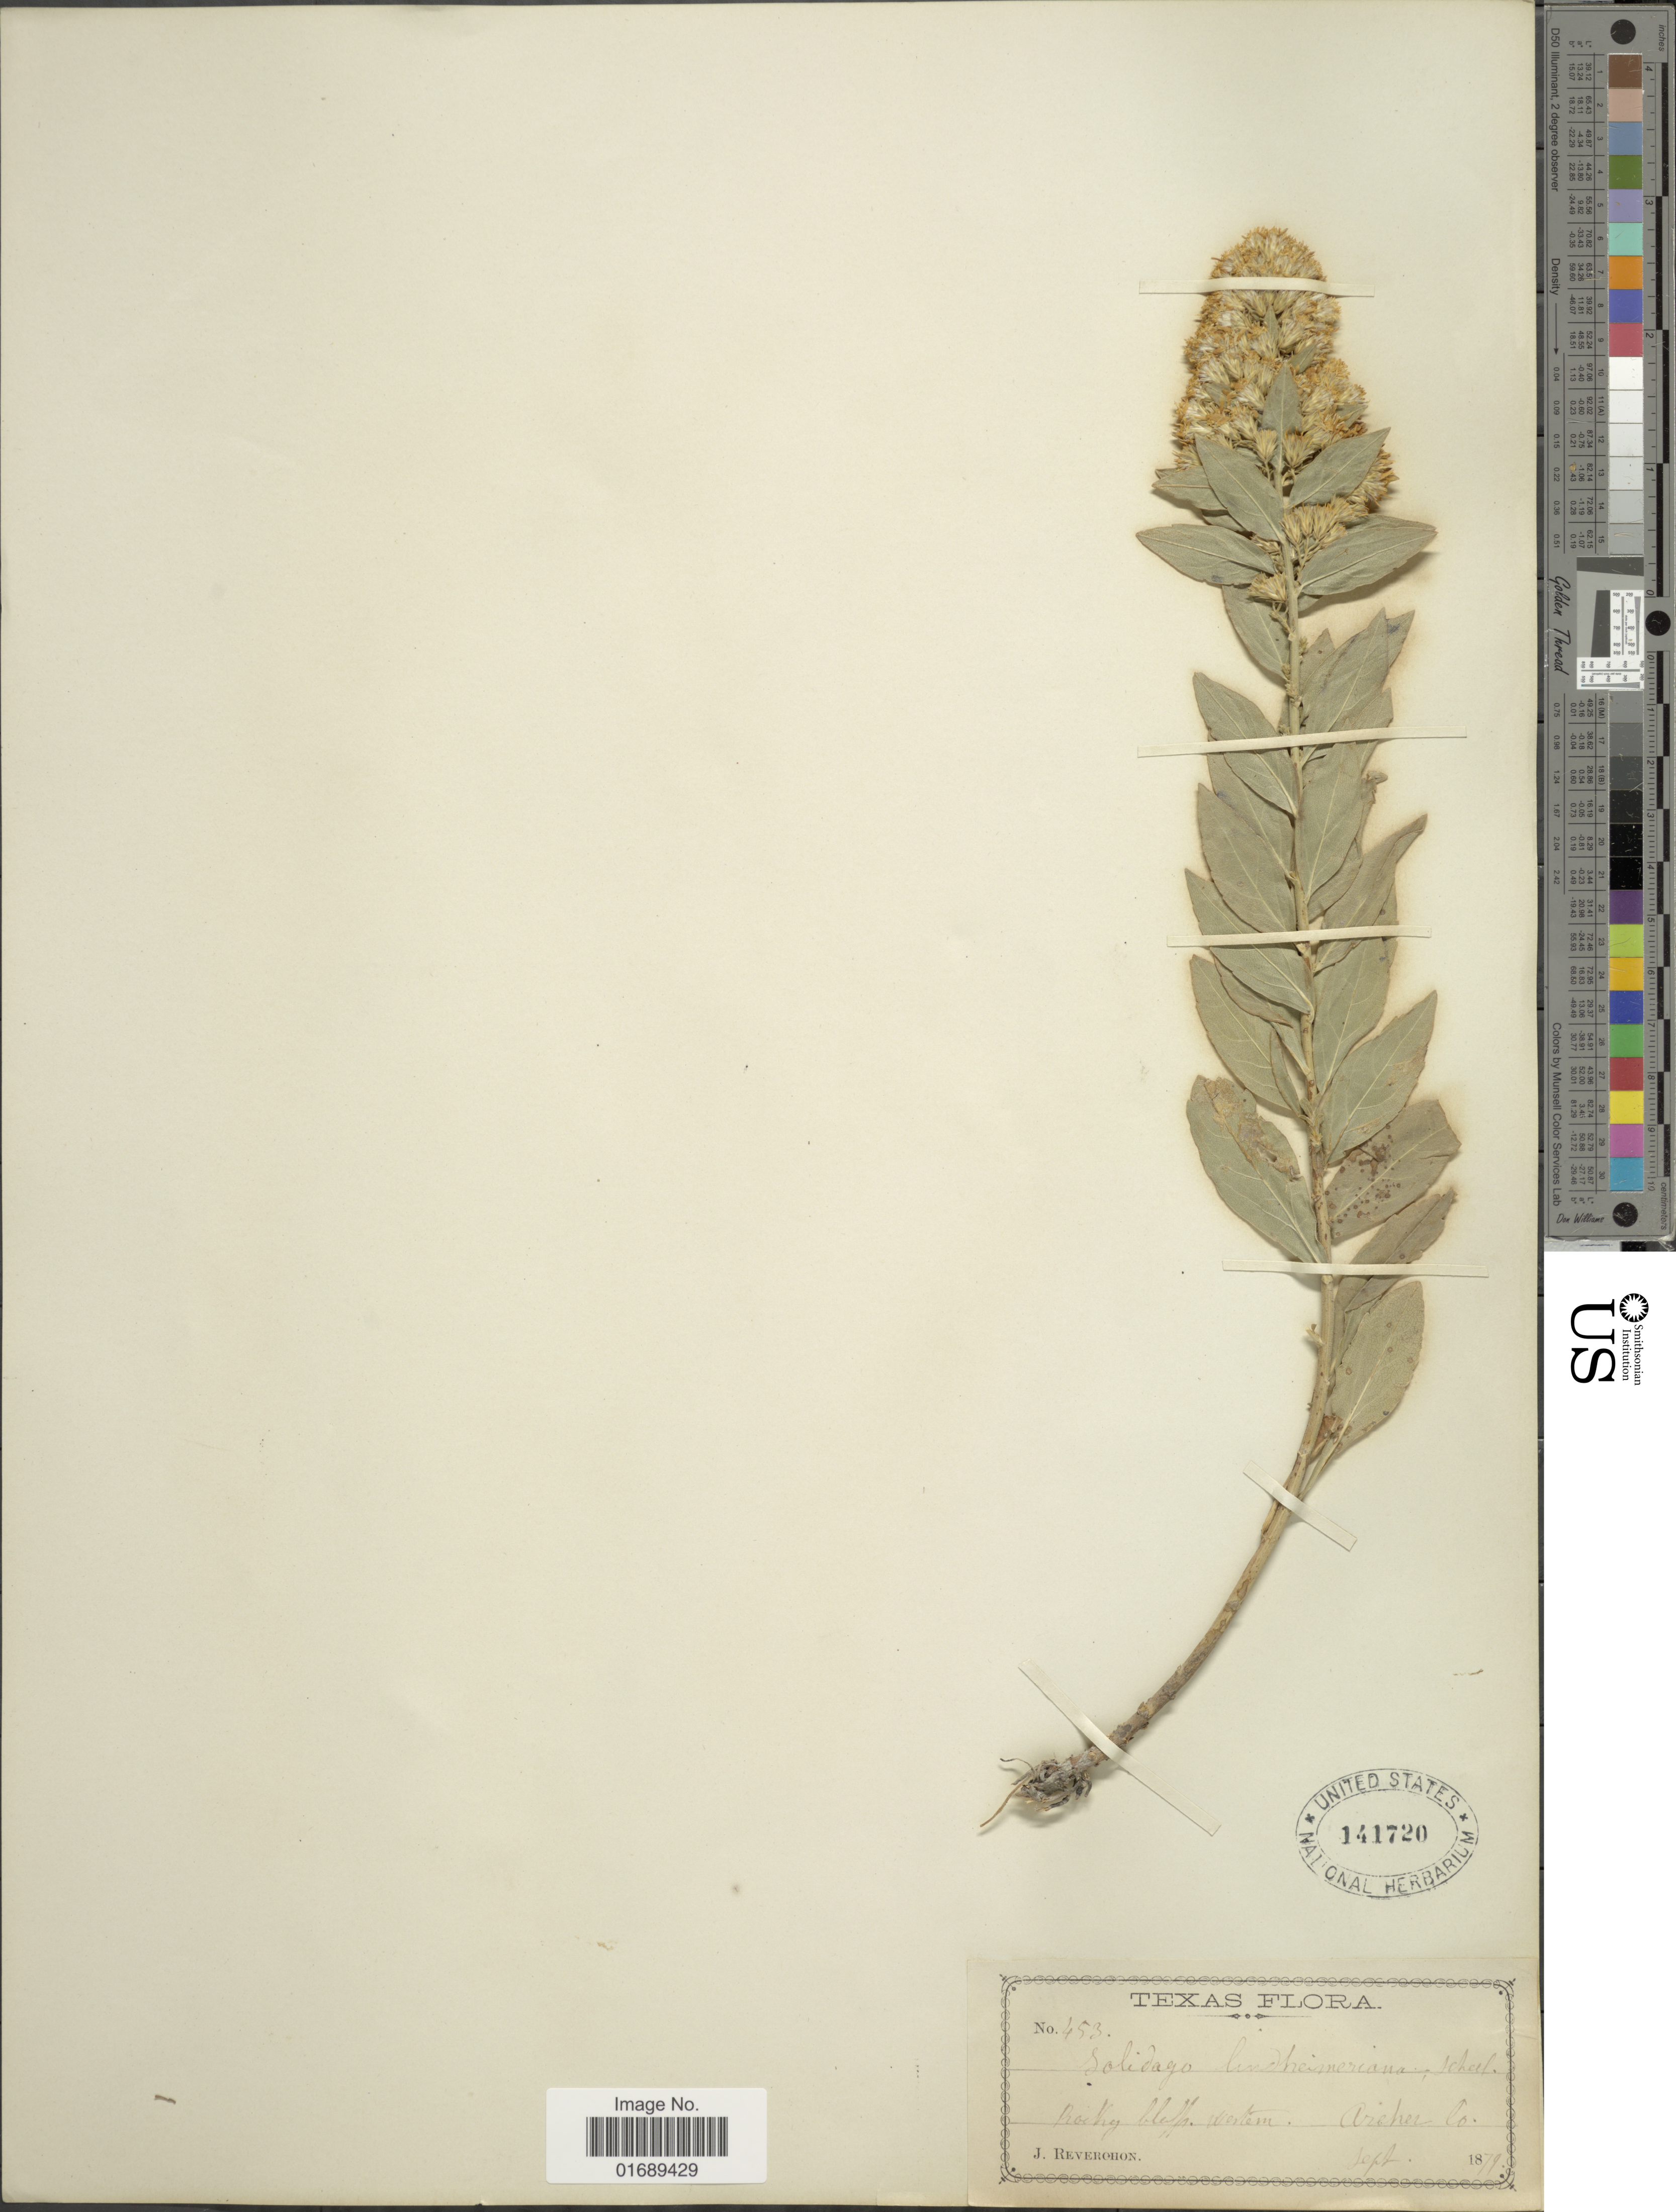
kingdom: Plantae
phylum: Tracheophyta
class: Magnoliopsida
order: Asterales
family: Asteraceae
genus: Solidago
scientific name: Solidago petiolaris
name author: Aiton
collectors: J. Reverchon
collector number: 453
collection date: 1879-09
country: United States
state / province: Texas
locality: Rocky bluffs, western Archer Co.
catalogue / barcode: US 141720